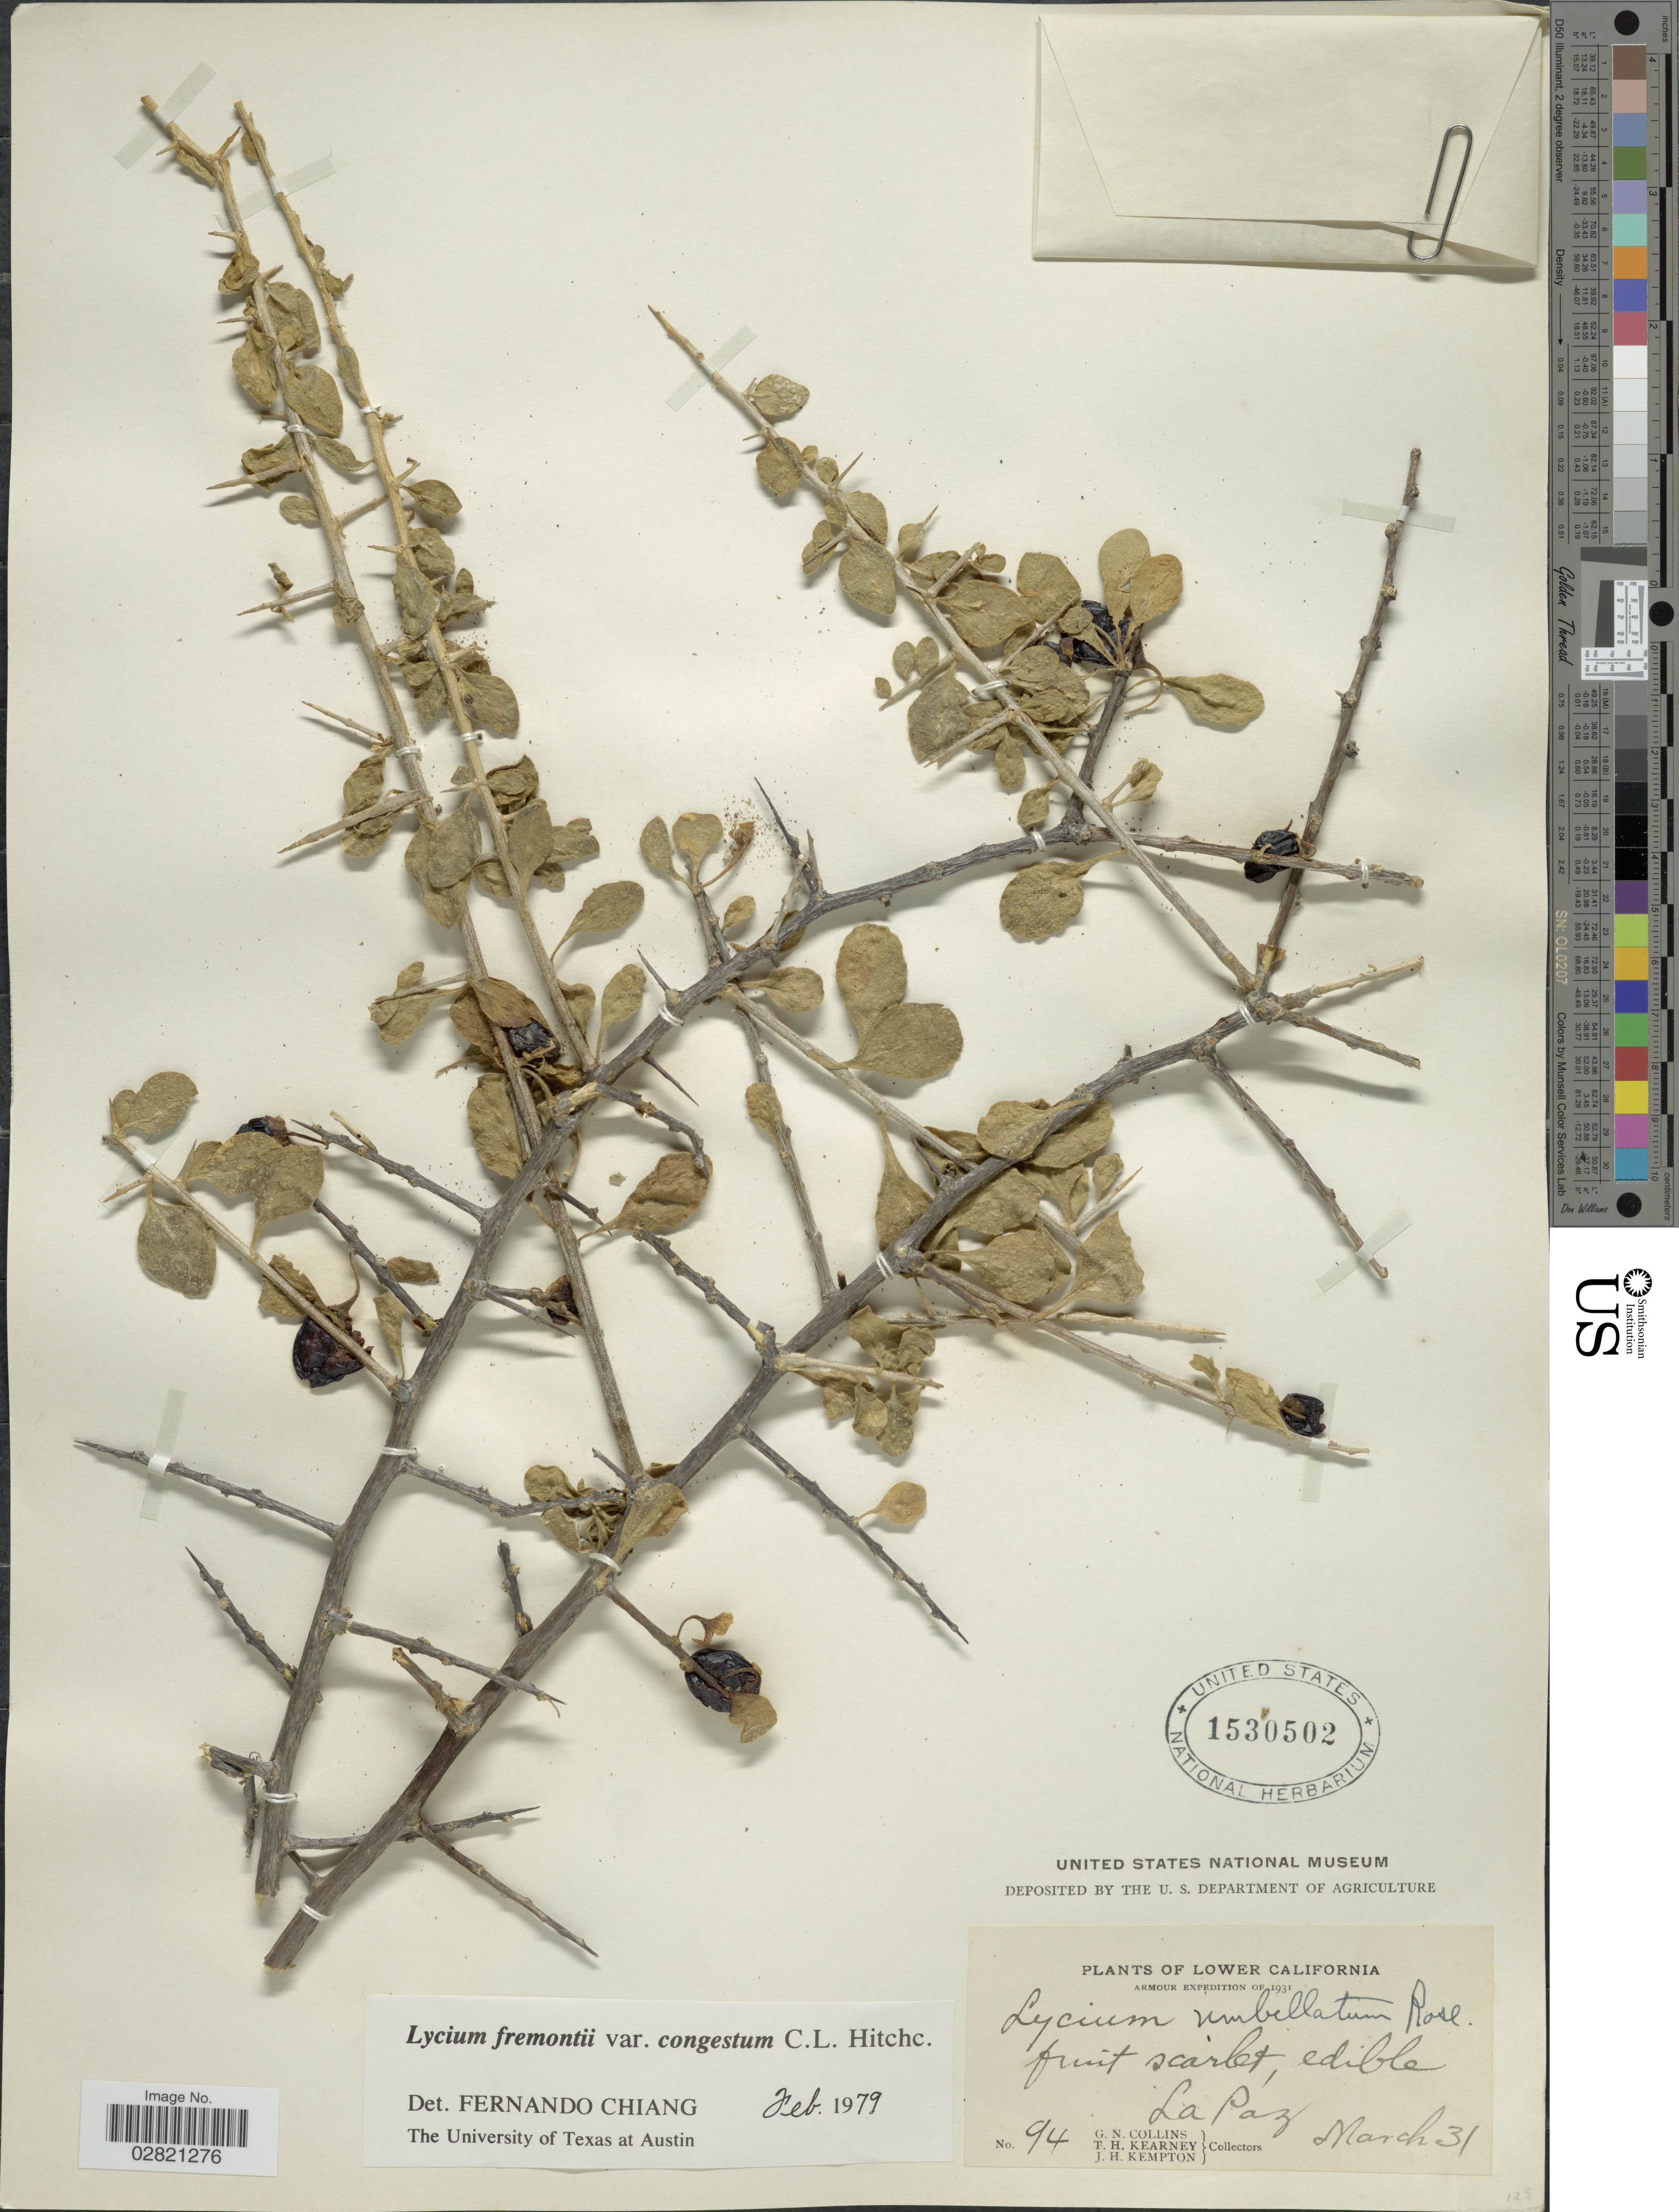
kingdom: Plantae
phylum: Tracheophyta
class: Magnoliopsida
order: Solanales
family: Solanaceae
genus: Lycium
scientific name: Lycium fremontii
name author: A. Gray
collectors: G. Collins, T. H. Kearney & J. H. Kempton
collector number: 94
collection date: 1931-03-31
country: Mexico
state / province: Baja California Sur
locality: Lower California, La Paz.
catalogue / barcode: US 1530502